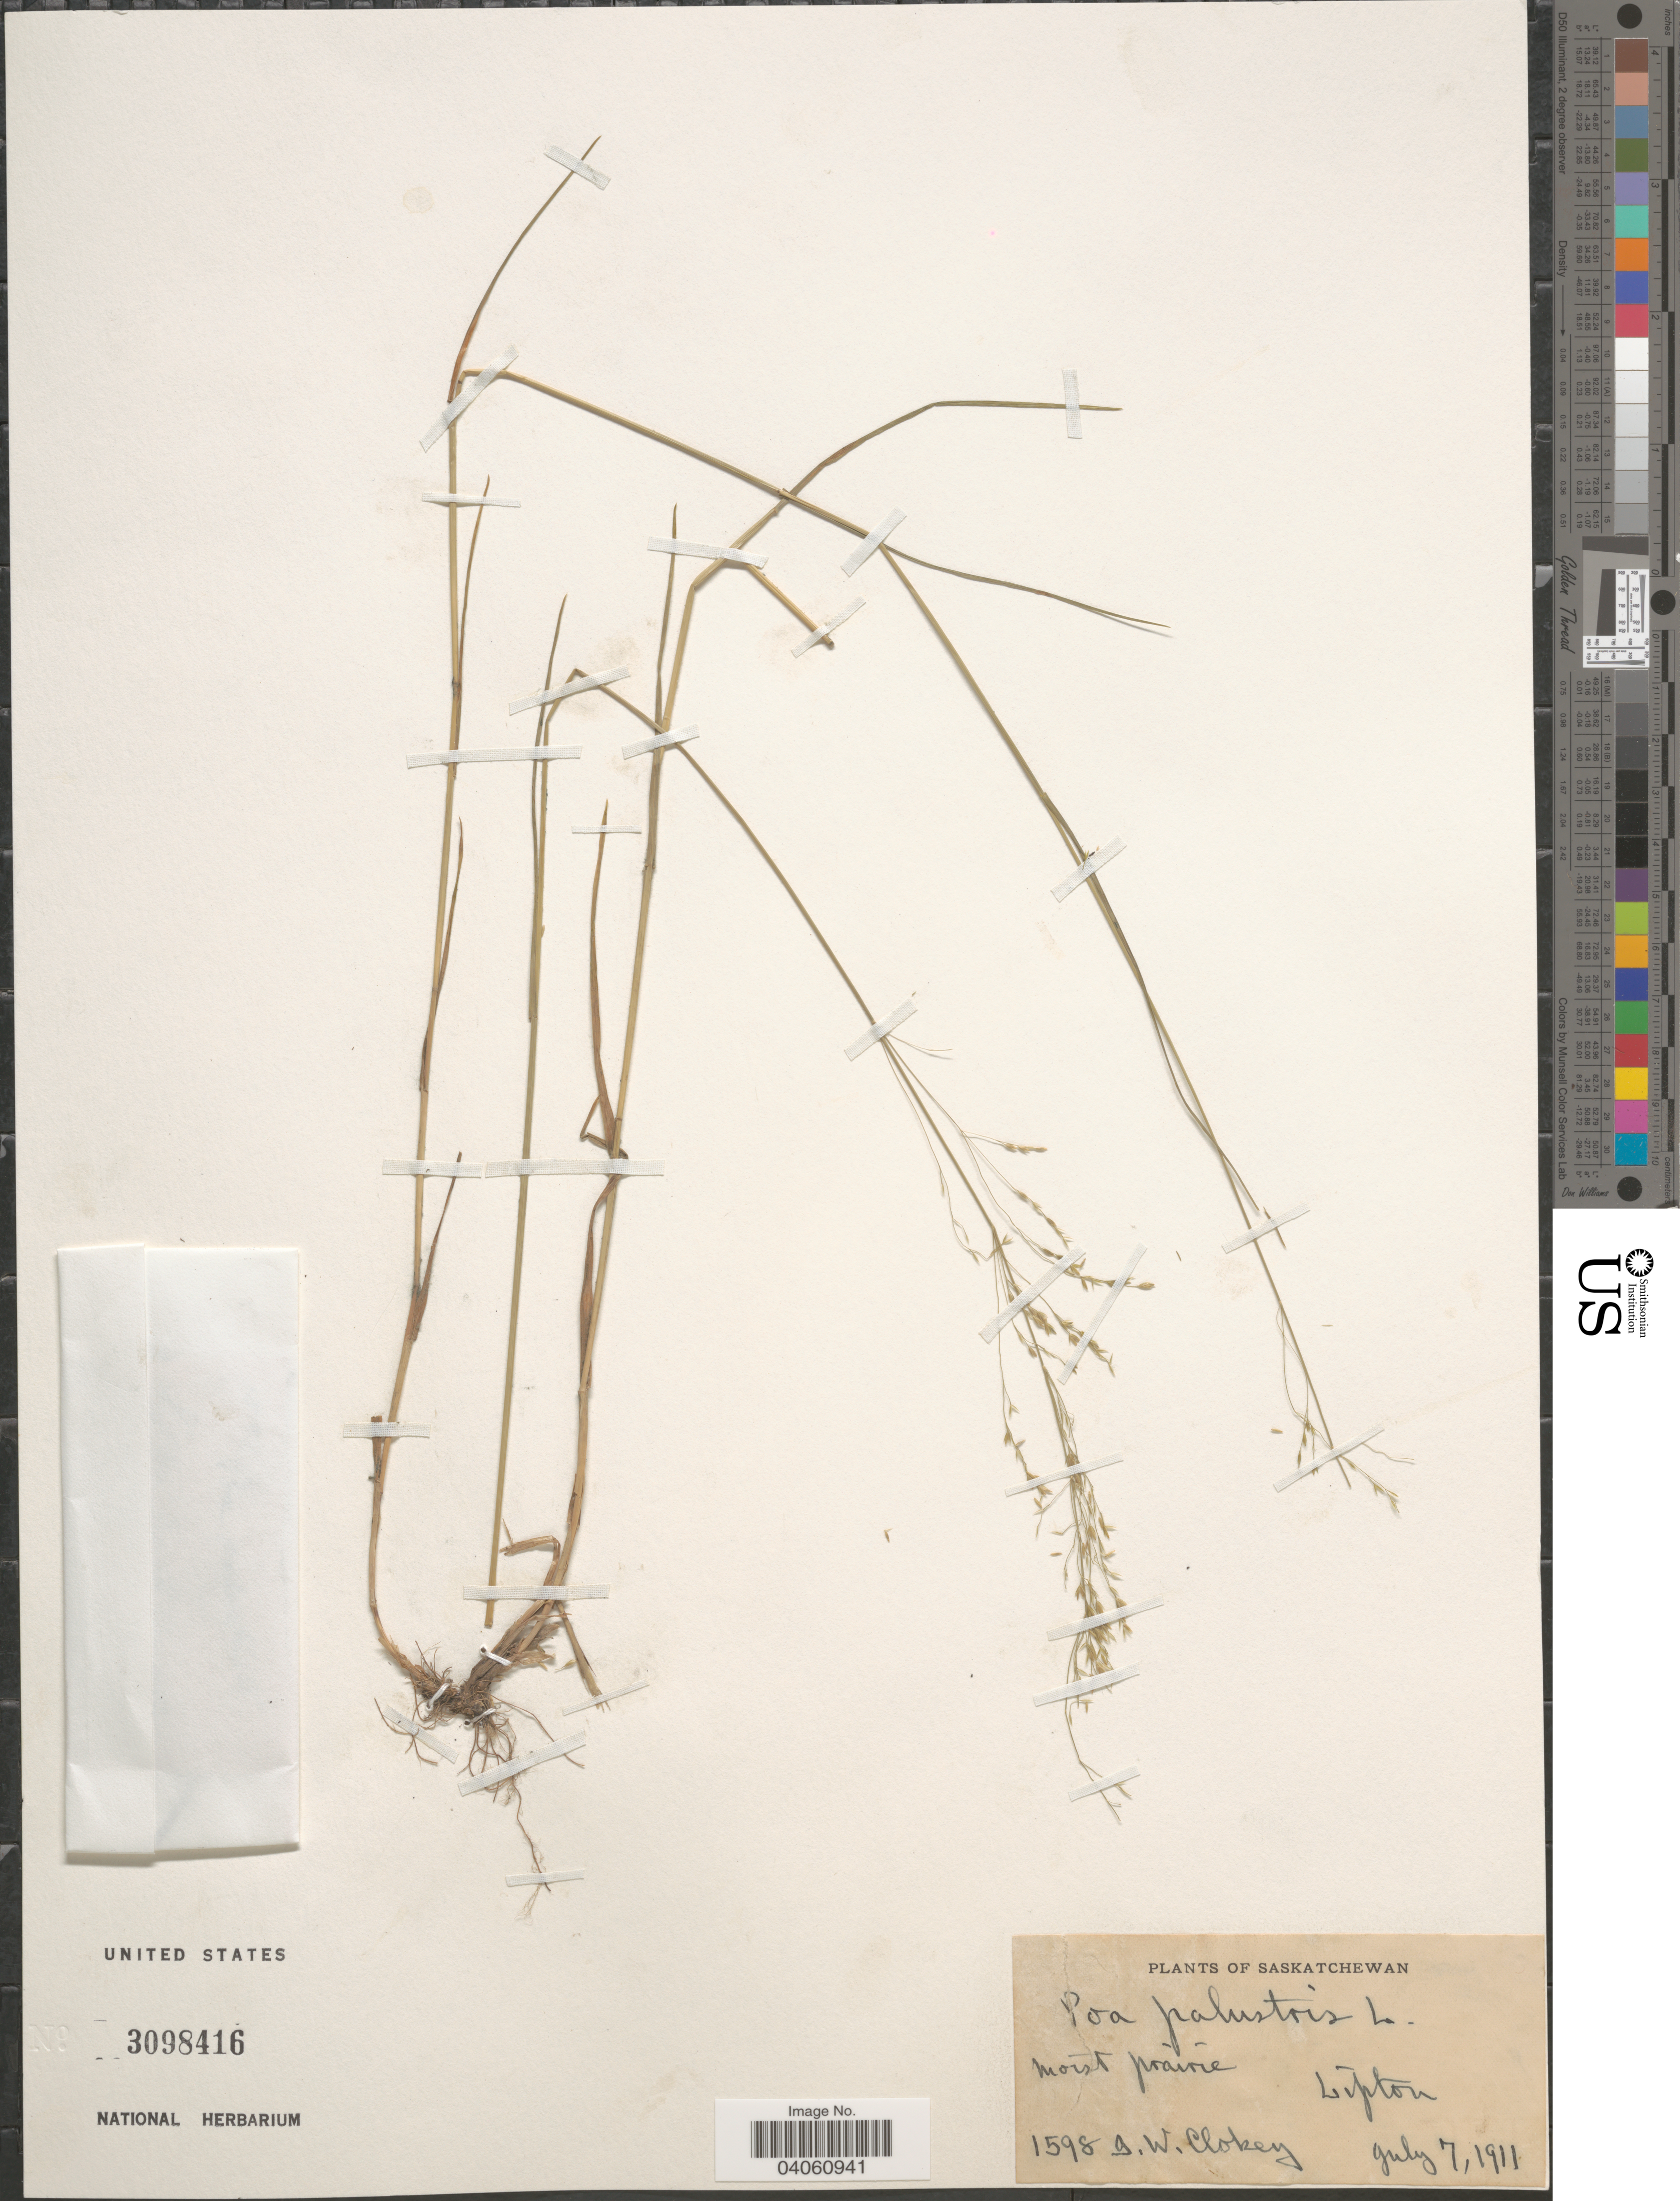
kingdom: Plantae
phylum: Tracheophyta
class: Liliopsida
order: Poales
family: Poaceae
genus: Poa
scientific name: Poa palustris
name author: L.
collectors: I. W. Clokey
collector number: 1598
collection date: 1911-07-07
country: Canada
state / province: Saskatchewan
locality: Lipton.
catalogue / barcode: US 3098416